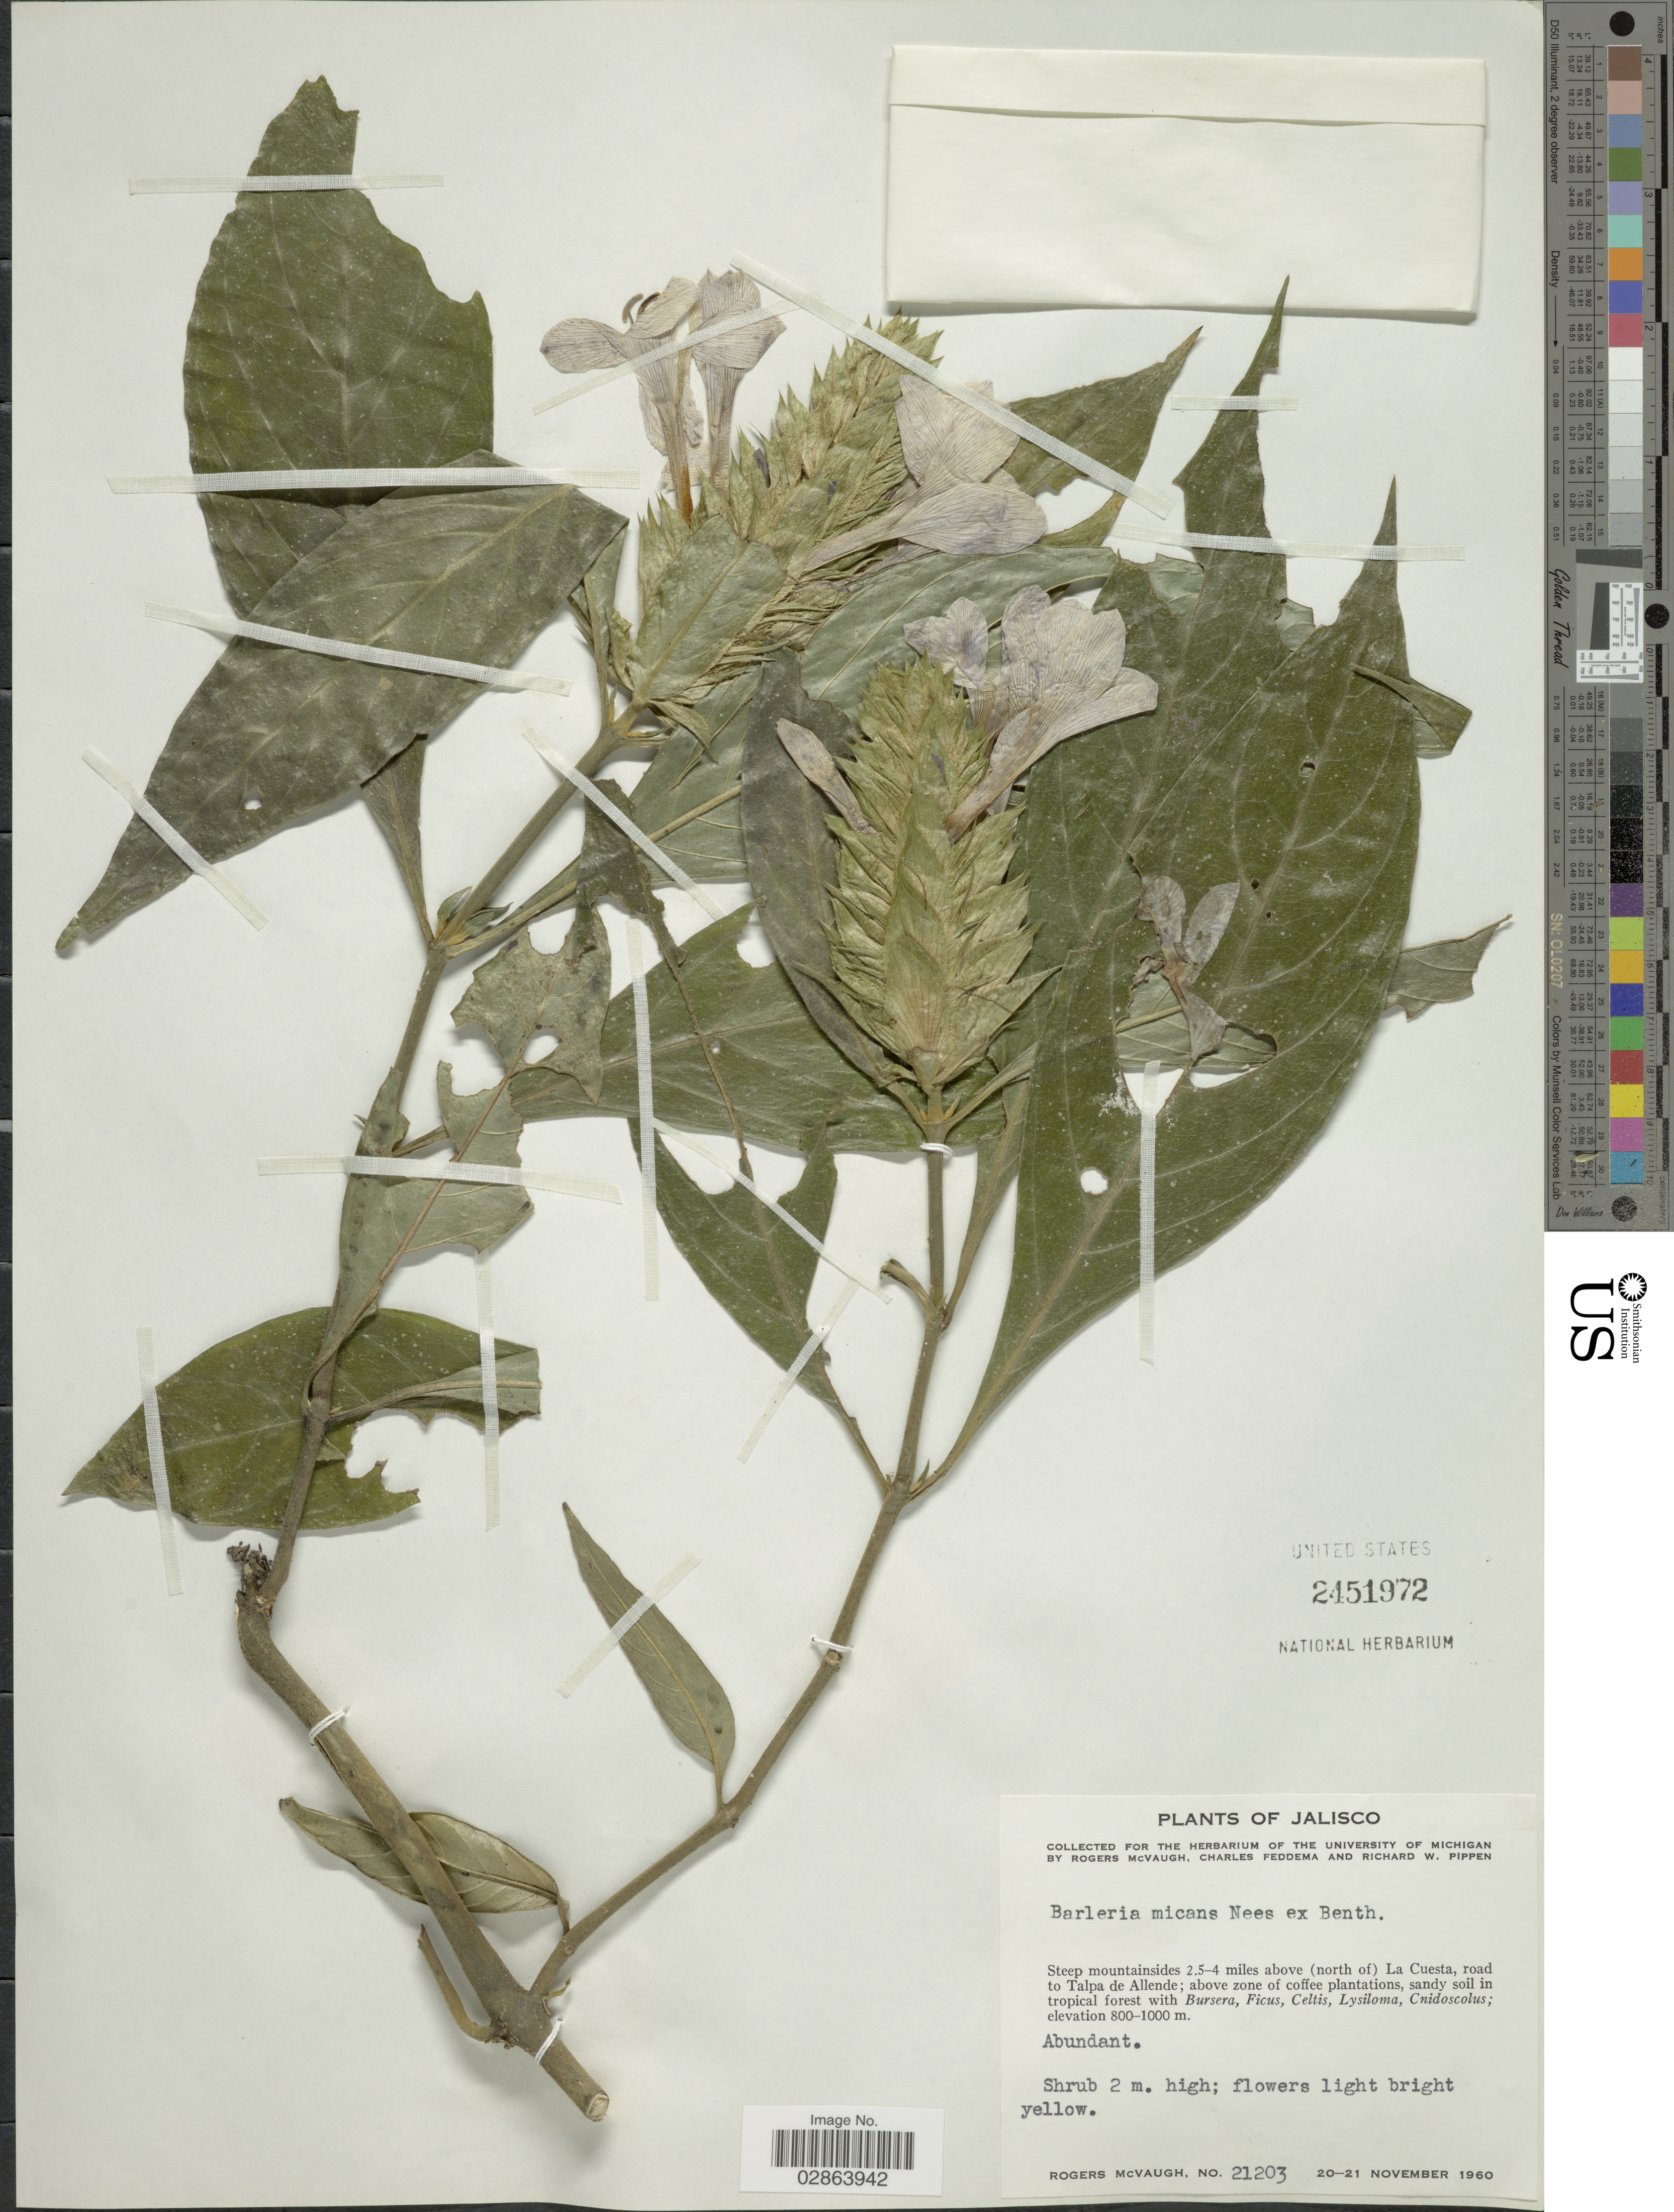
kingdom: Plantae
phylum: Tracheophyta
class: Magnoliopsida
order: Lamiales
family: Acanthaceae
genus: Barleria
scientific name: Barleria oenotheroides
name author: Dum. Cours.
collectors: R. McVaugh, C. Feddema & R. W. Pippen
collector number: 21203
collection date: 1960-11-20/1960-11-21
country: Mexico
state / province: Jalisco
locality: Steep mountainsides, 2.5-4 miles above (north of) La Cuesta, road to Talpa de Allende; above zone of coffee plantations.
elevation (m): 800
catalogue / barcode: US 2451972